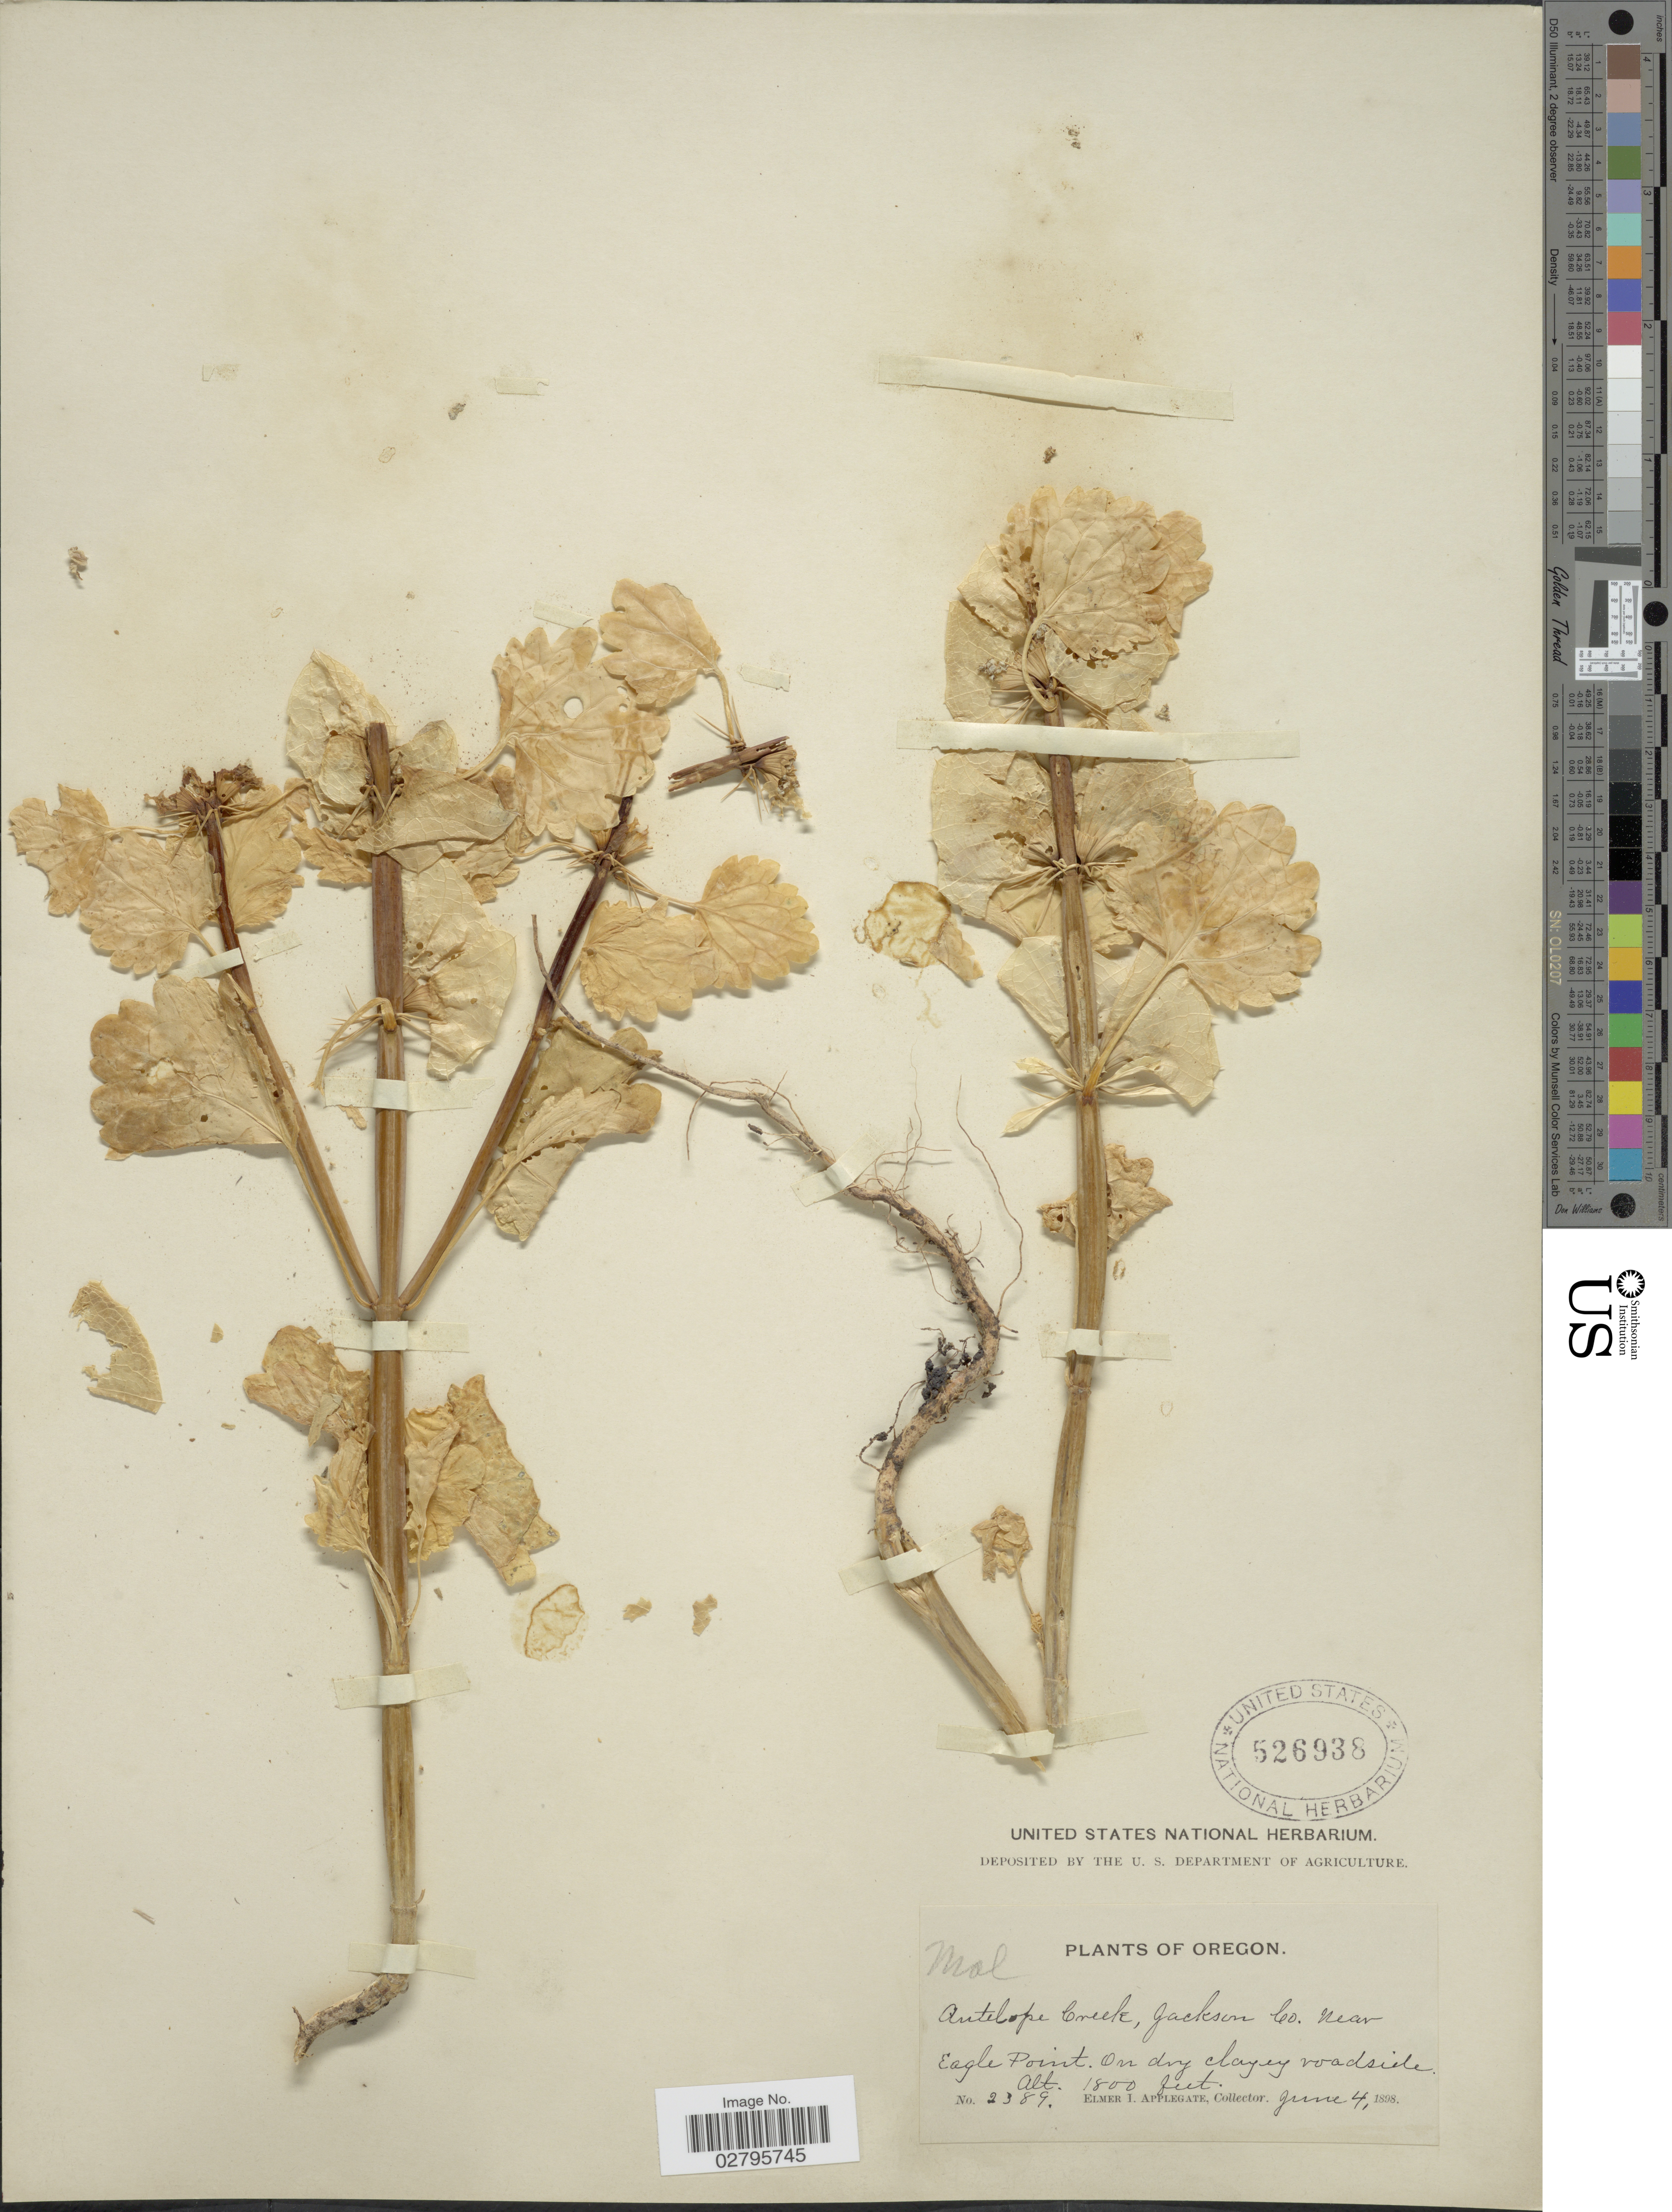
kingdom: Plantae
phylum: Tracheophyta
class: Magnoliopsida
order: Lamiales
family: Lamiaceae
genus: Moluccella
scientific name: Moluccella sp.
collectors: E. I. Applegate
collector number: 2389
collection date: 1898-06-04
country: United States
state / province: Oregon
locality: Eagle Point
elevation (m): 549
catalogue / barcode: US 526938